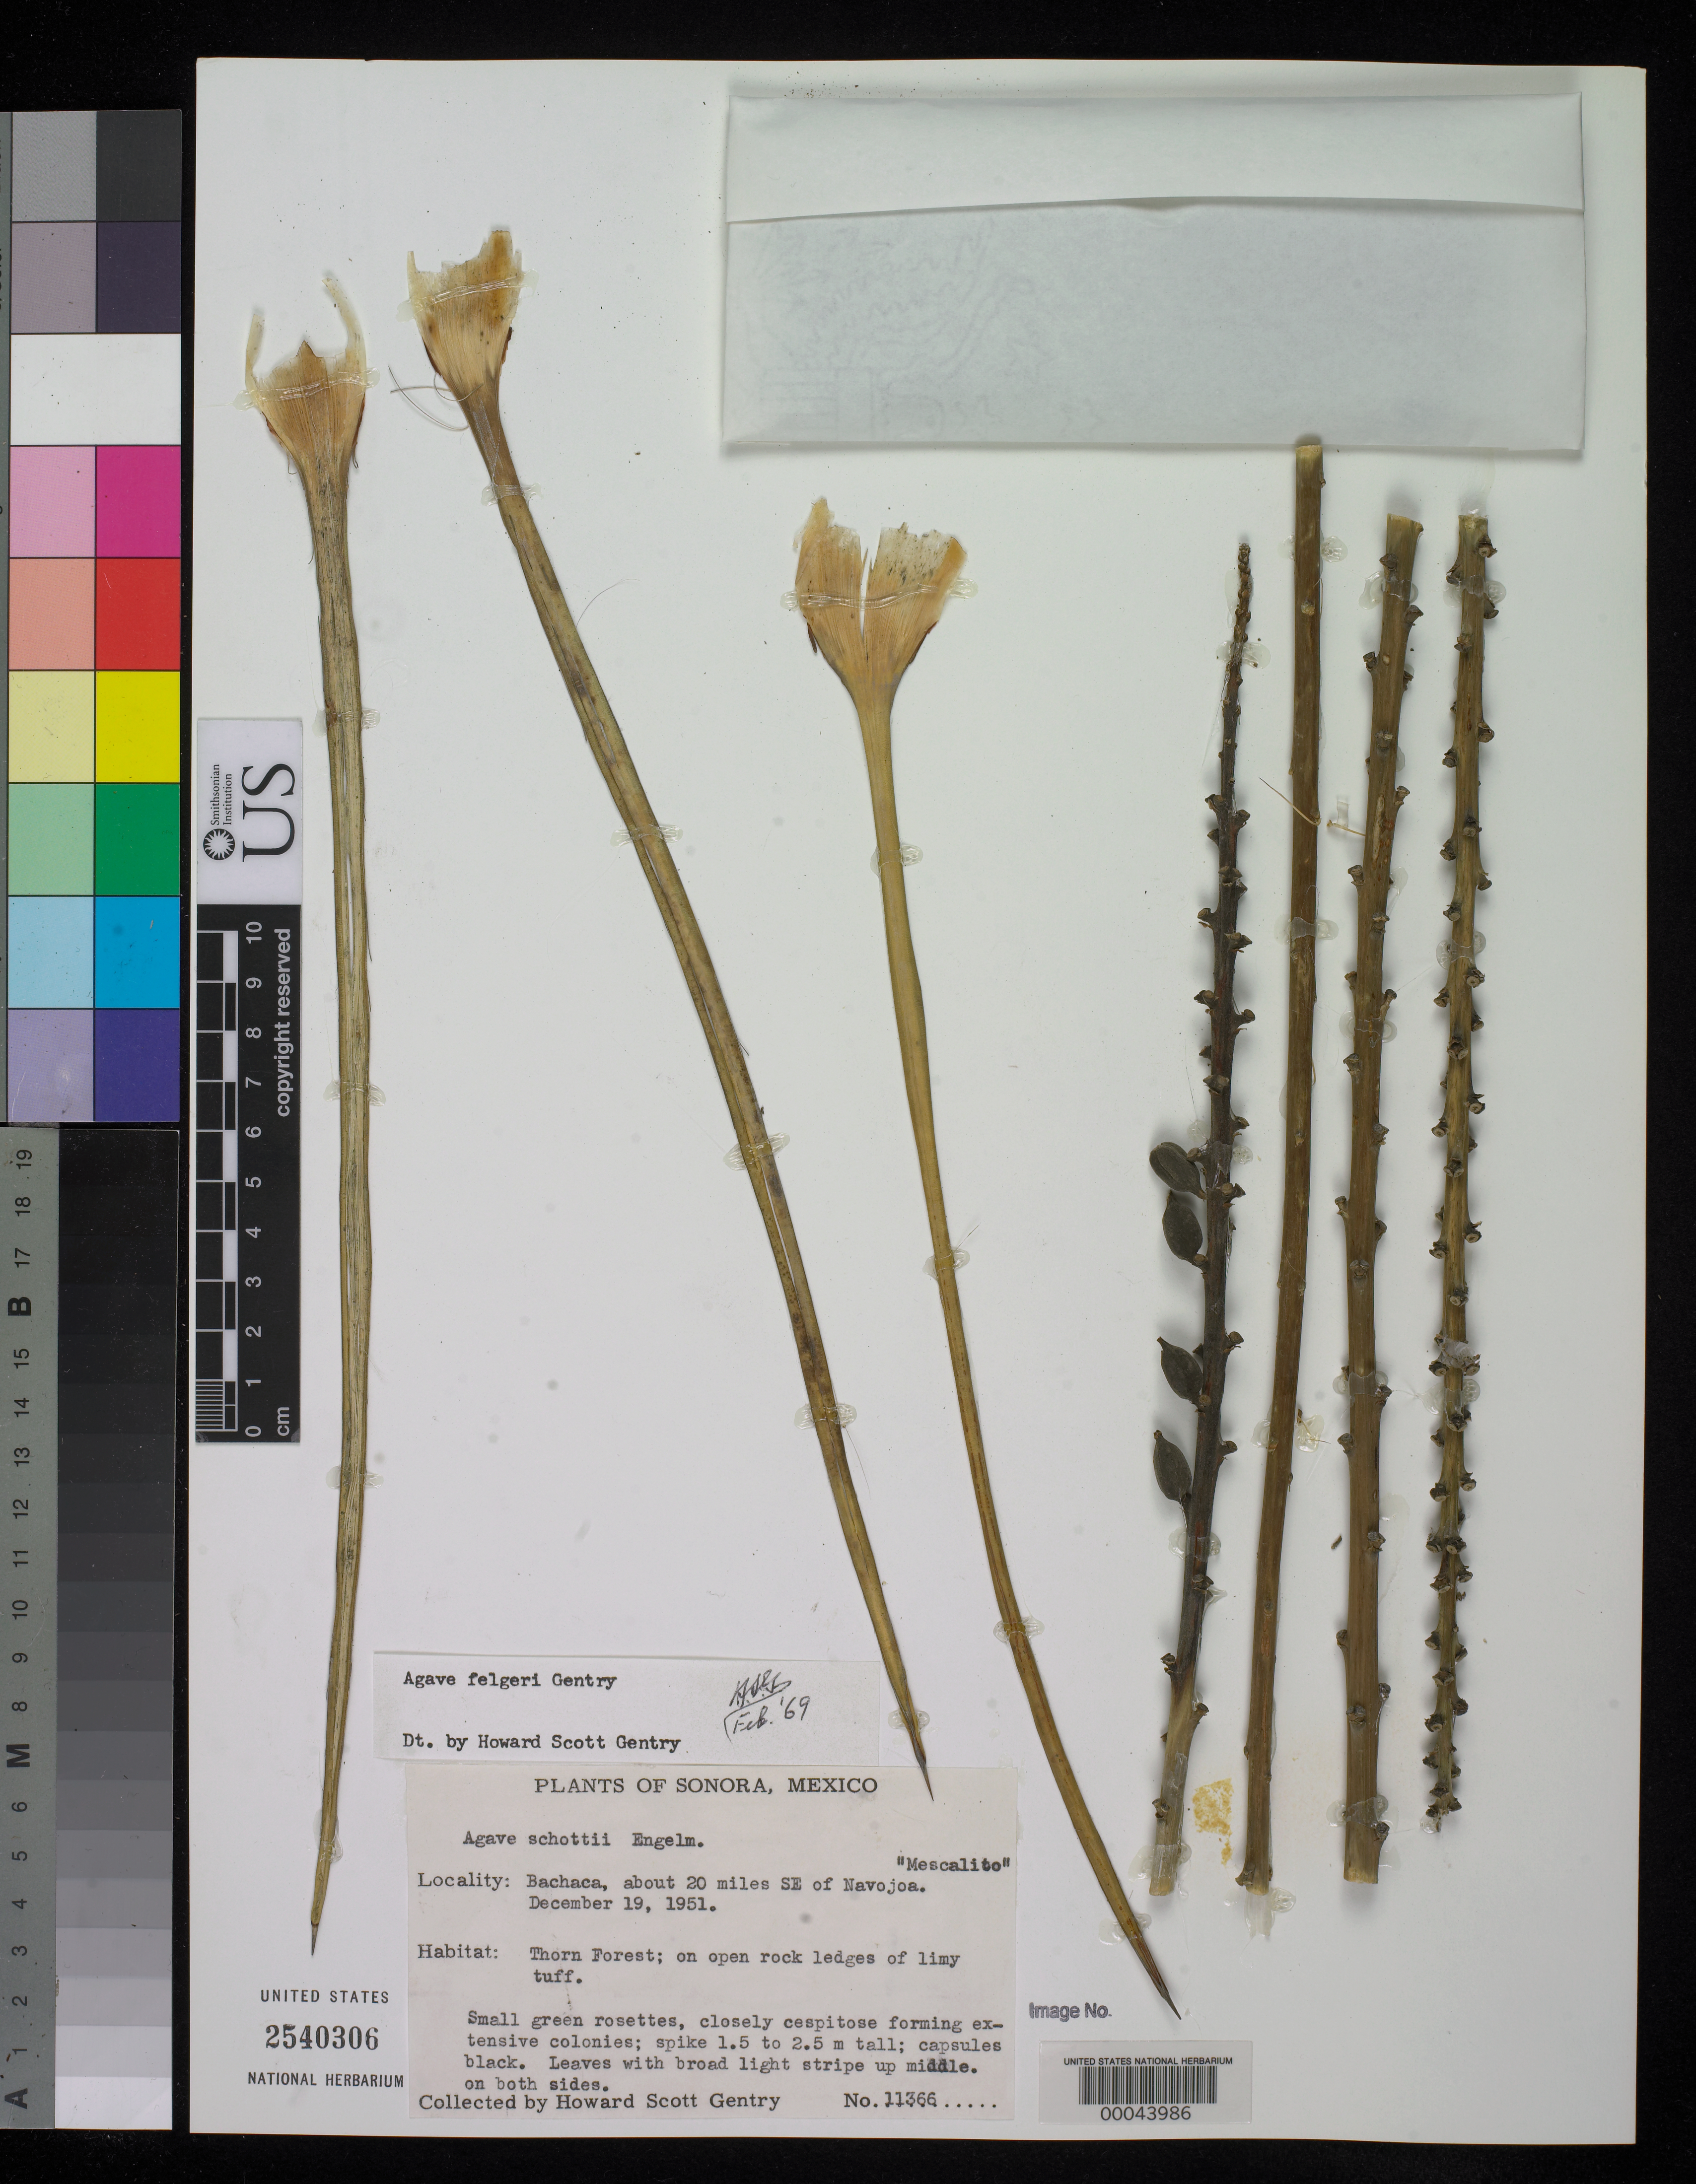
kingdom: Plantae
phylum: Tracheophyta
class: Liliopsida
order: Asparagales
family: Asparagaceae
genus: Agave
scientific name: Agave felgeri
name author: Gentry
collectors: H. S. Gentry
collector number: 11366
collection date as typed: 19 Dec 1951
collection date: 1951-12-19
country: Mexico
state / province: Sonora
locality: Bachaca, about 20 mi SE of Navojoa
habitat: Thorn forest; on open rock ledges of limy tuff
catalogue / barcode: US 2540306